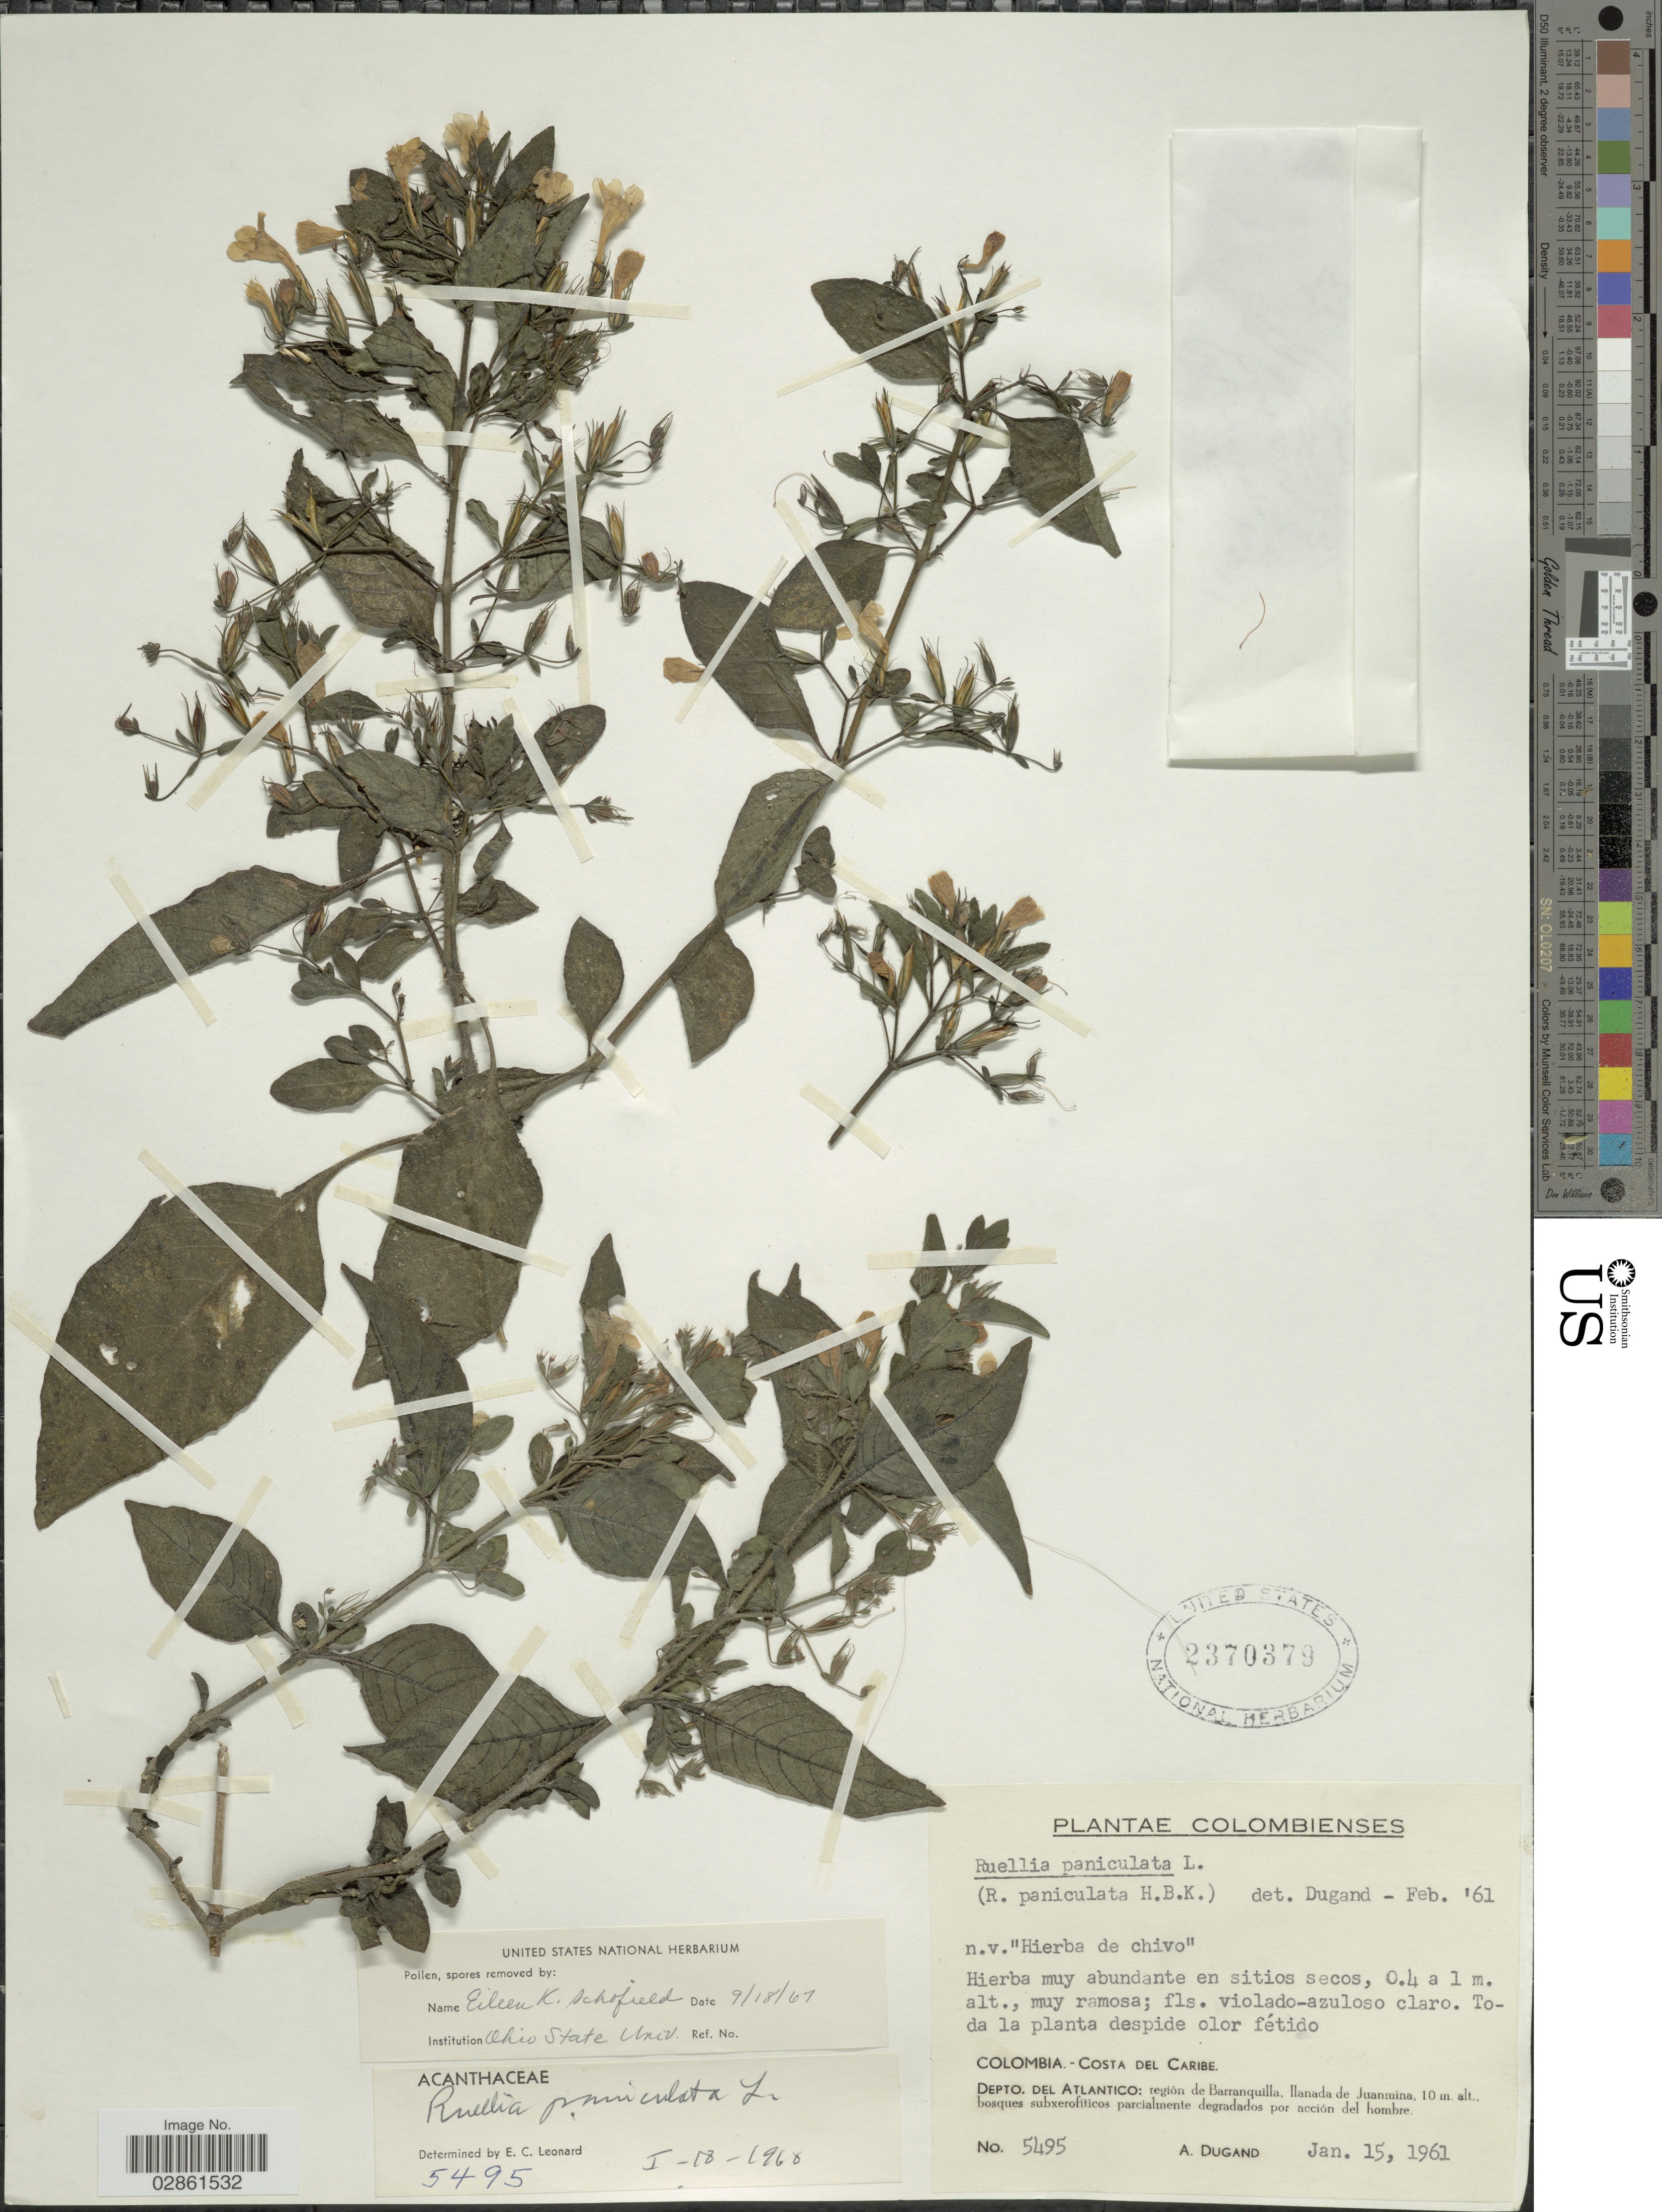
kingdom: Plantae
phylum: Tracheophyta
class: Magnoliopsida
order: Lamiales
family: Acanthaceae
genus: Ruellia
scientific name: Ruellia paniculata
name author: L.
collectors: A. Dugand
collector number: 5495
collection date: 1961-01-15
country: Colombia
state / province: Atlántico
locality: Costa del Caribe. Depto. del Atlantico: región de Barranquilla, llanada de Juanmina.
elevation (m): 10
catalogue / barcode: US 2370379